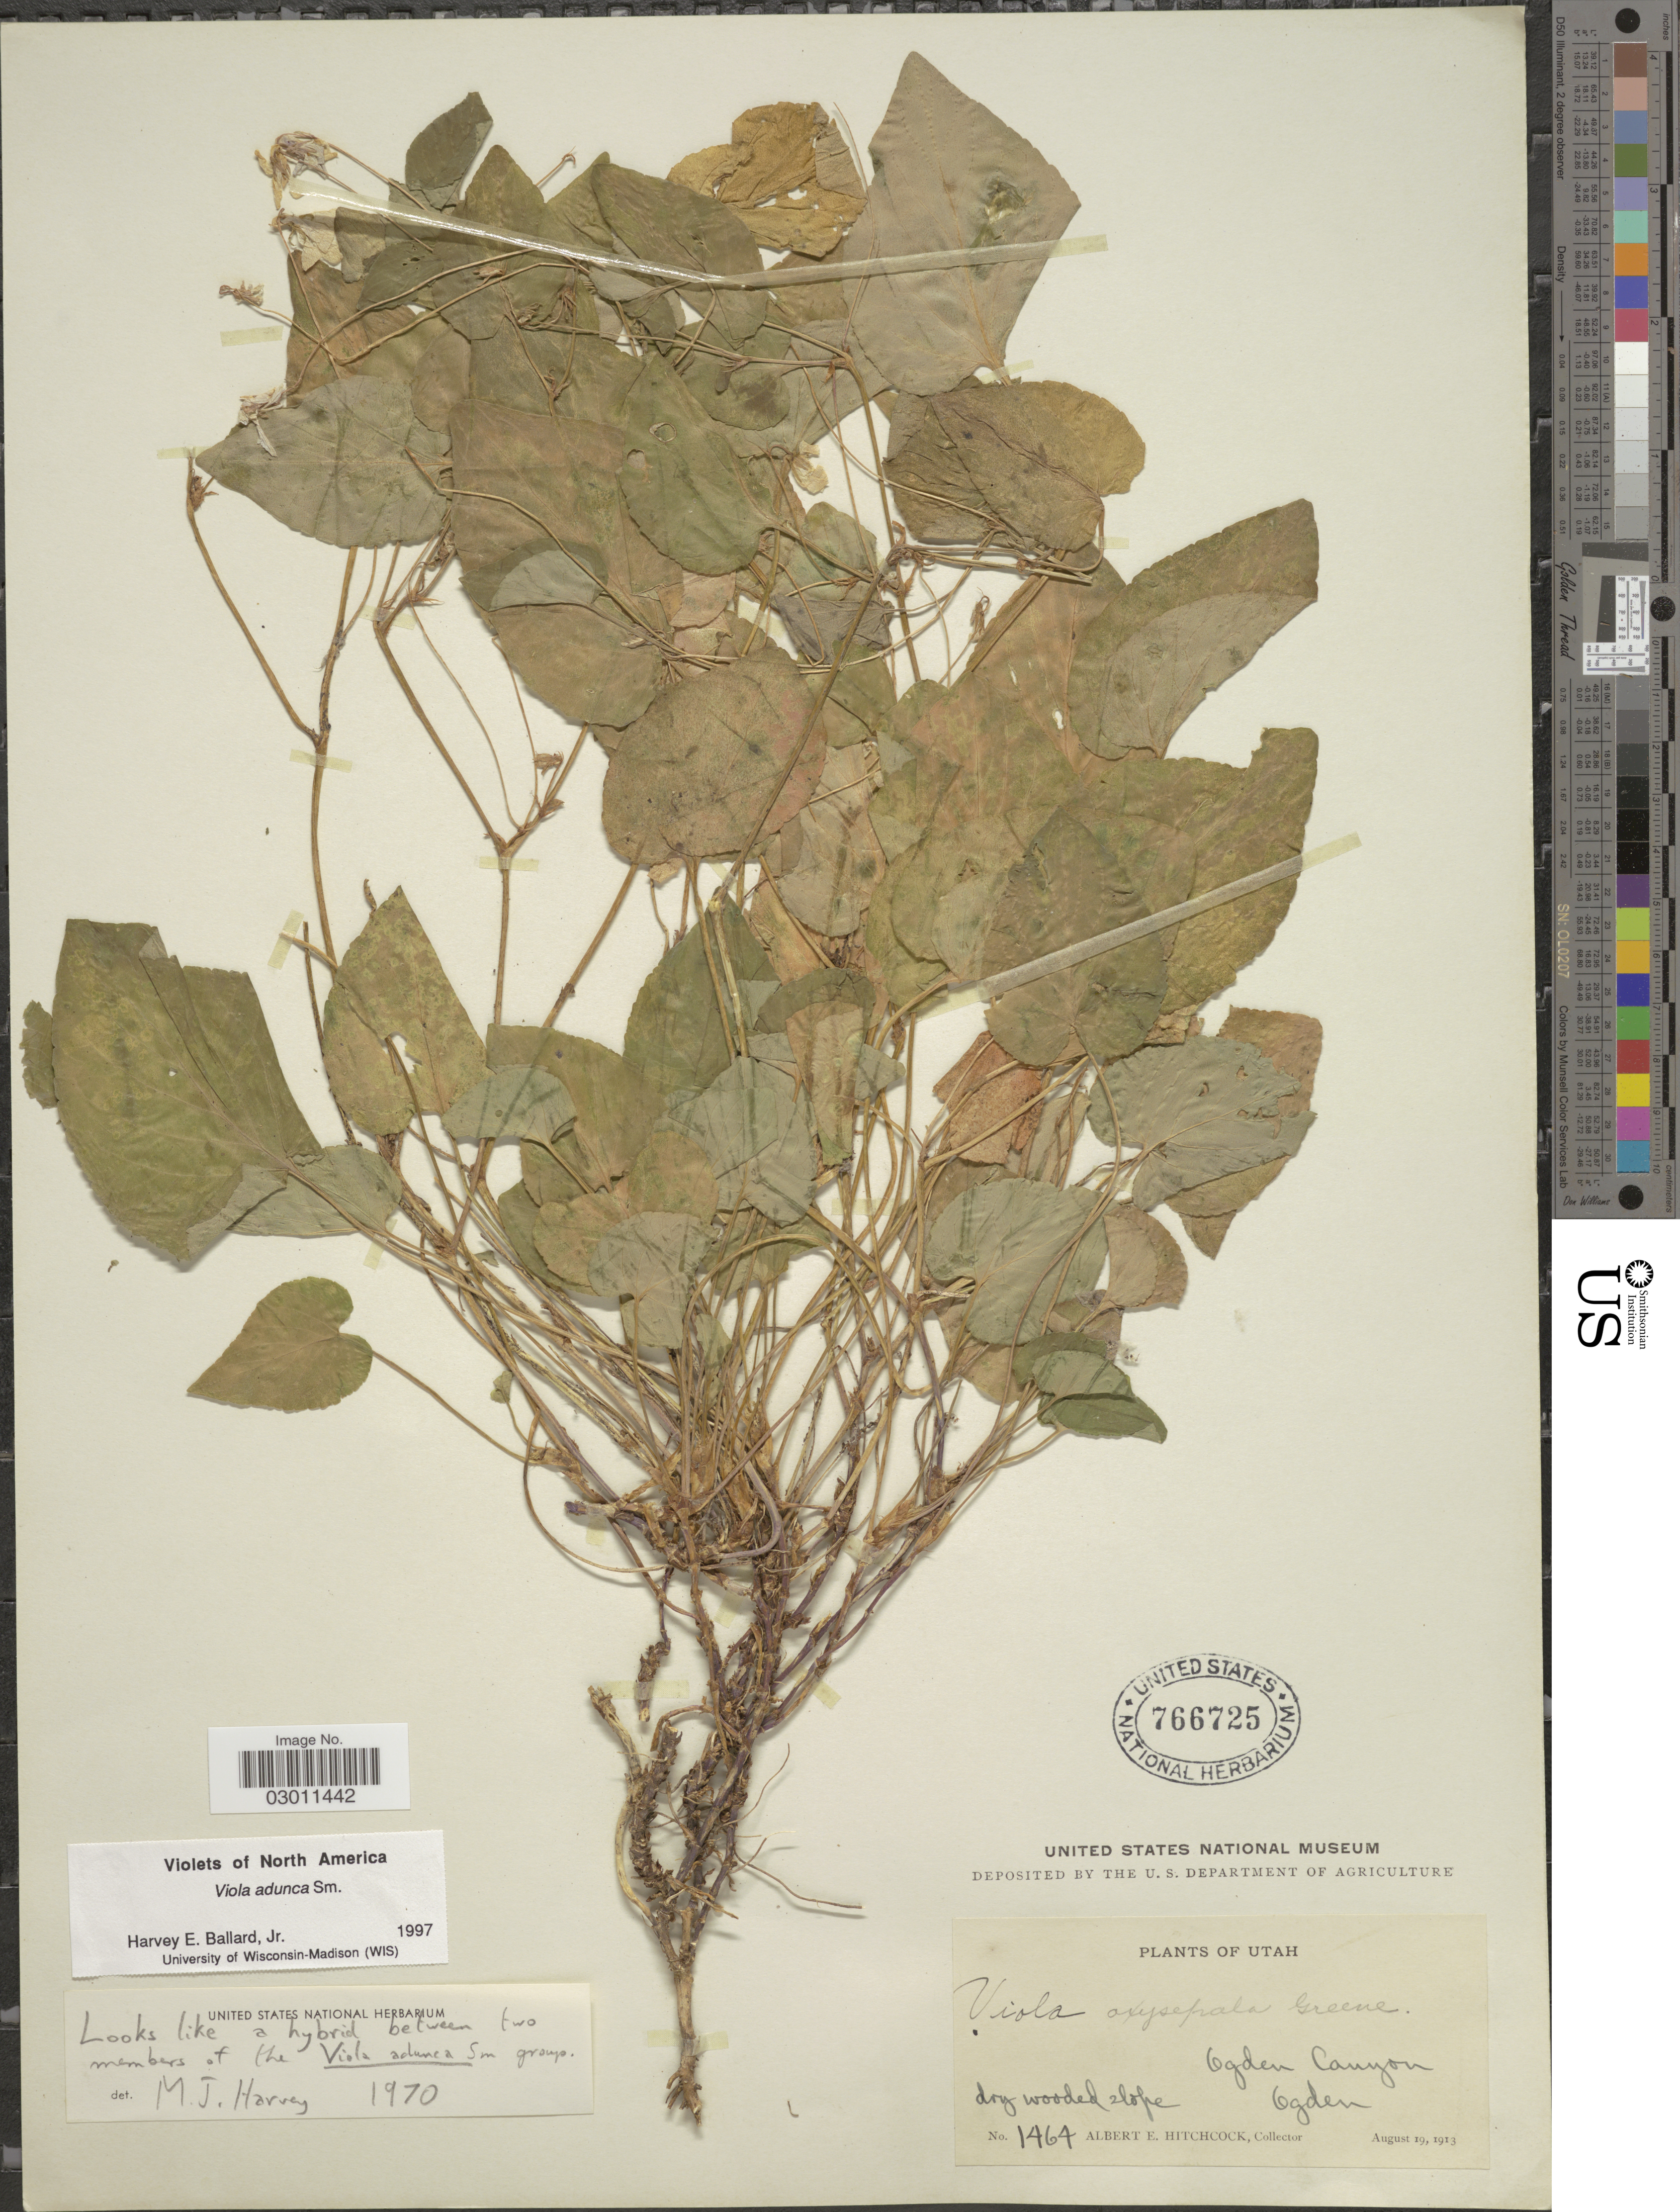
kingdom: Plantae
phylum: Tracheophyta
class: Magnoliopsida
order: Malpighiales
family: Violaceae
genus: Viola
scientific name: Viola adunca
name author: Sm.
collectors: A. Hitchcock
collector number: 1464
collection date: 1913-08-19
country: United States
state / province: Utah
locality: Ogden Canyon, Ogden.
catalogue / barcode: US 766725